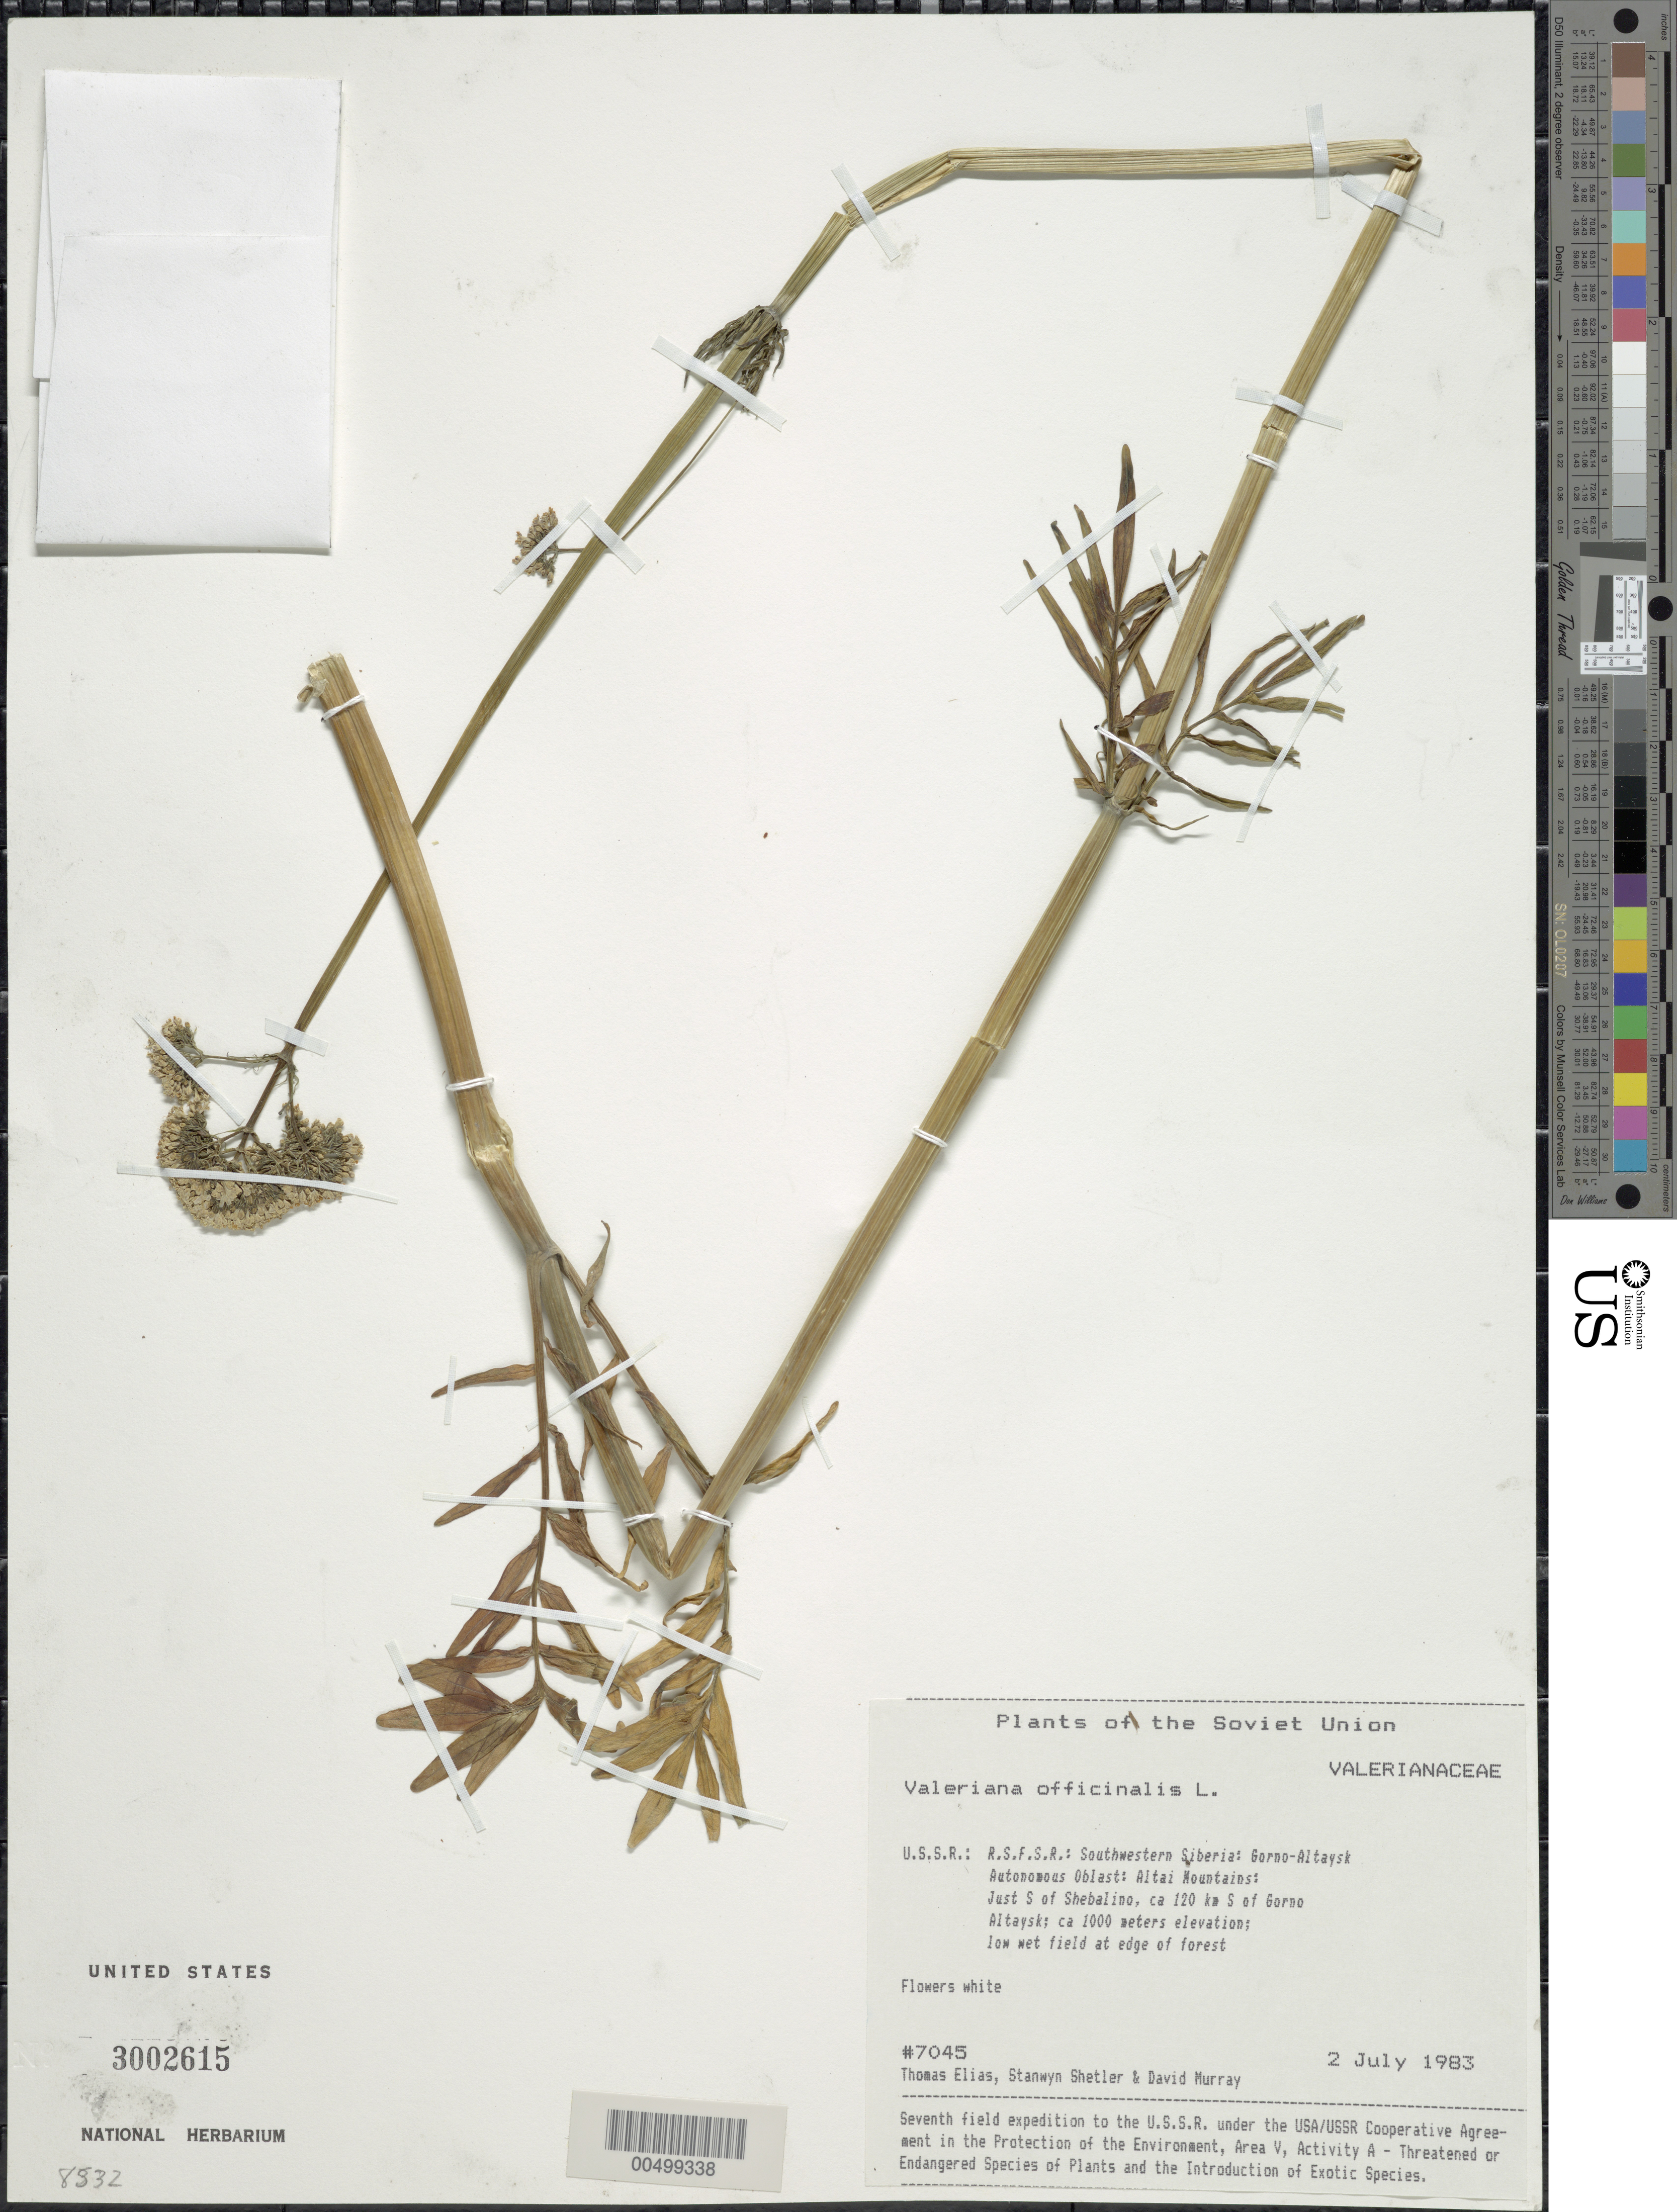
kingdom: Plantae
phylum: Tracheophyta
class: Magnoliopsida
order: Dipsacales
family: Caprifoliaceae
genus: Valeriana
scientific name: Valeriana officinalis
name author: L.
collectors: T. Elias, S. Shetler & D. F. Murray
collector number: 7045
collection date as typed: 02 Jul 1983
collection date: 1983-07-02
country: Russian Federation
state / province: Altai Republic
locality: Altai Mountains, just S of Shebalino, ca. 120 km S of Gorno-Altaysk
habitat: low wet field at edge of forest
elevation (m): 1000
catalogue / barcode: US 3002615